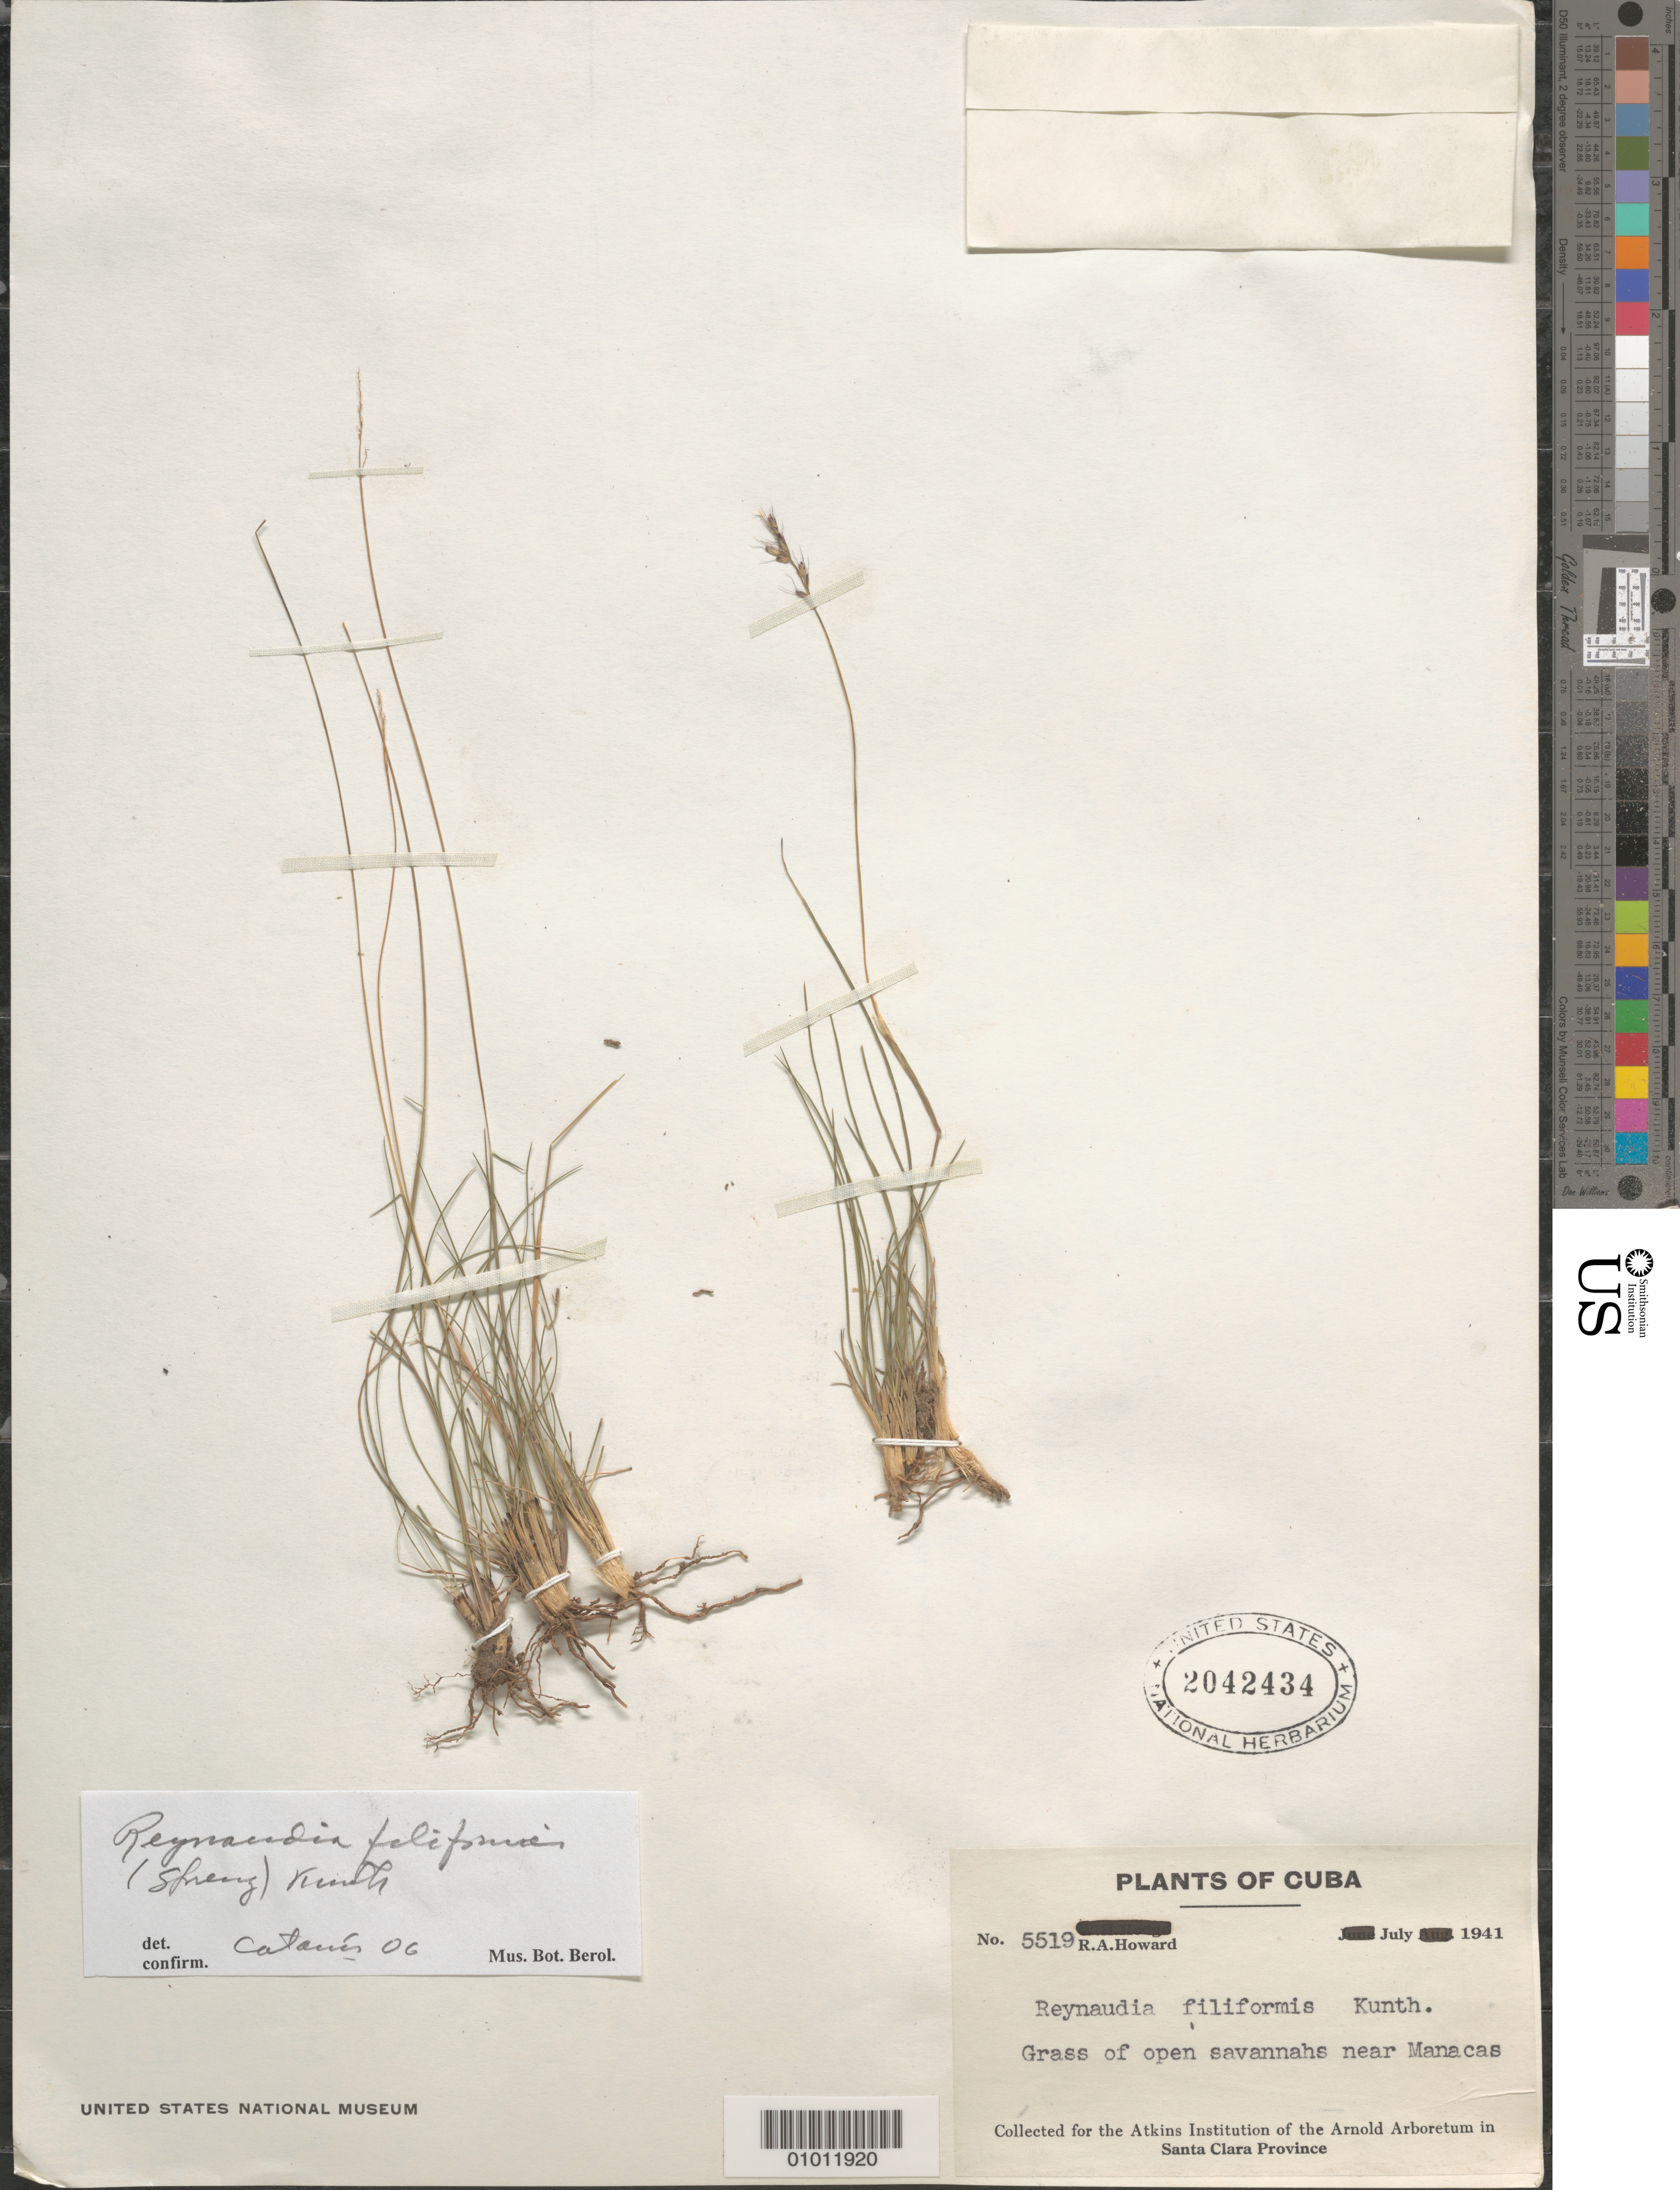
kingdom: Plantae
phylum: Tracheophyta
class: Liliopsida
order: Poales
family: Poaceae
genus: Reynaudia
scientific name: Reynaudia filiformis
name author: (Spreng. ex Schult.) Kunth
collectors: R. A. Howard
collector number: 5519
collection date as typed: Jul 1941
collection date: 1941-07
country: Cuba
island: Cuba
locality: Grass of open Savannas near Manacas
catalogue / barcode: US 2042434